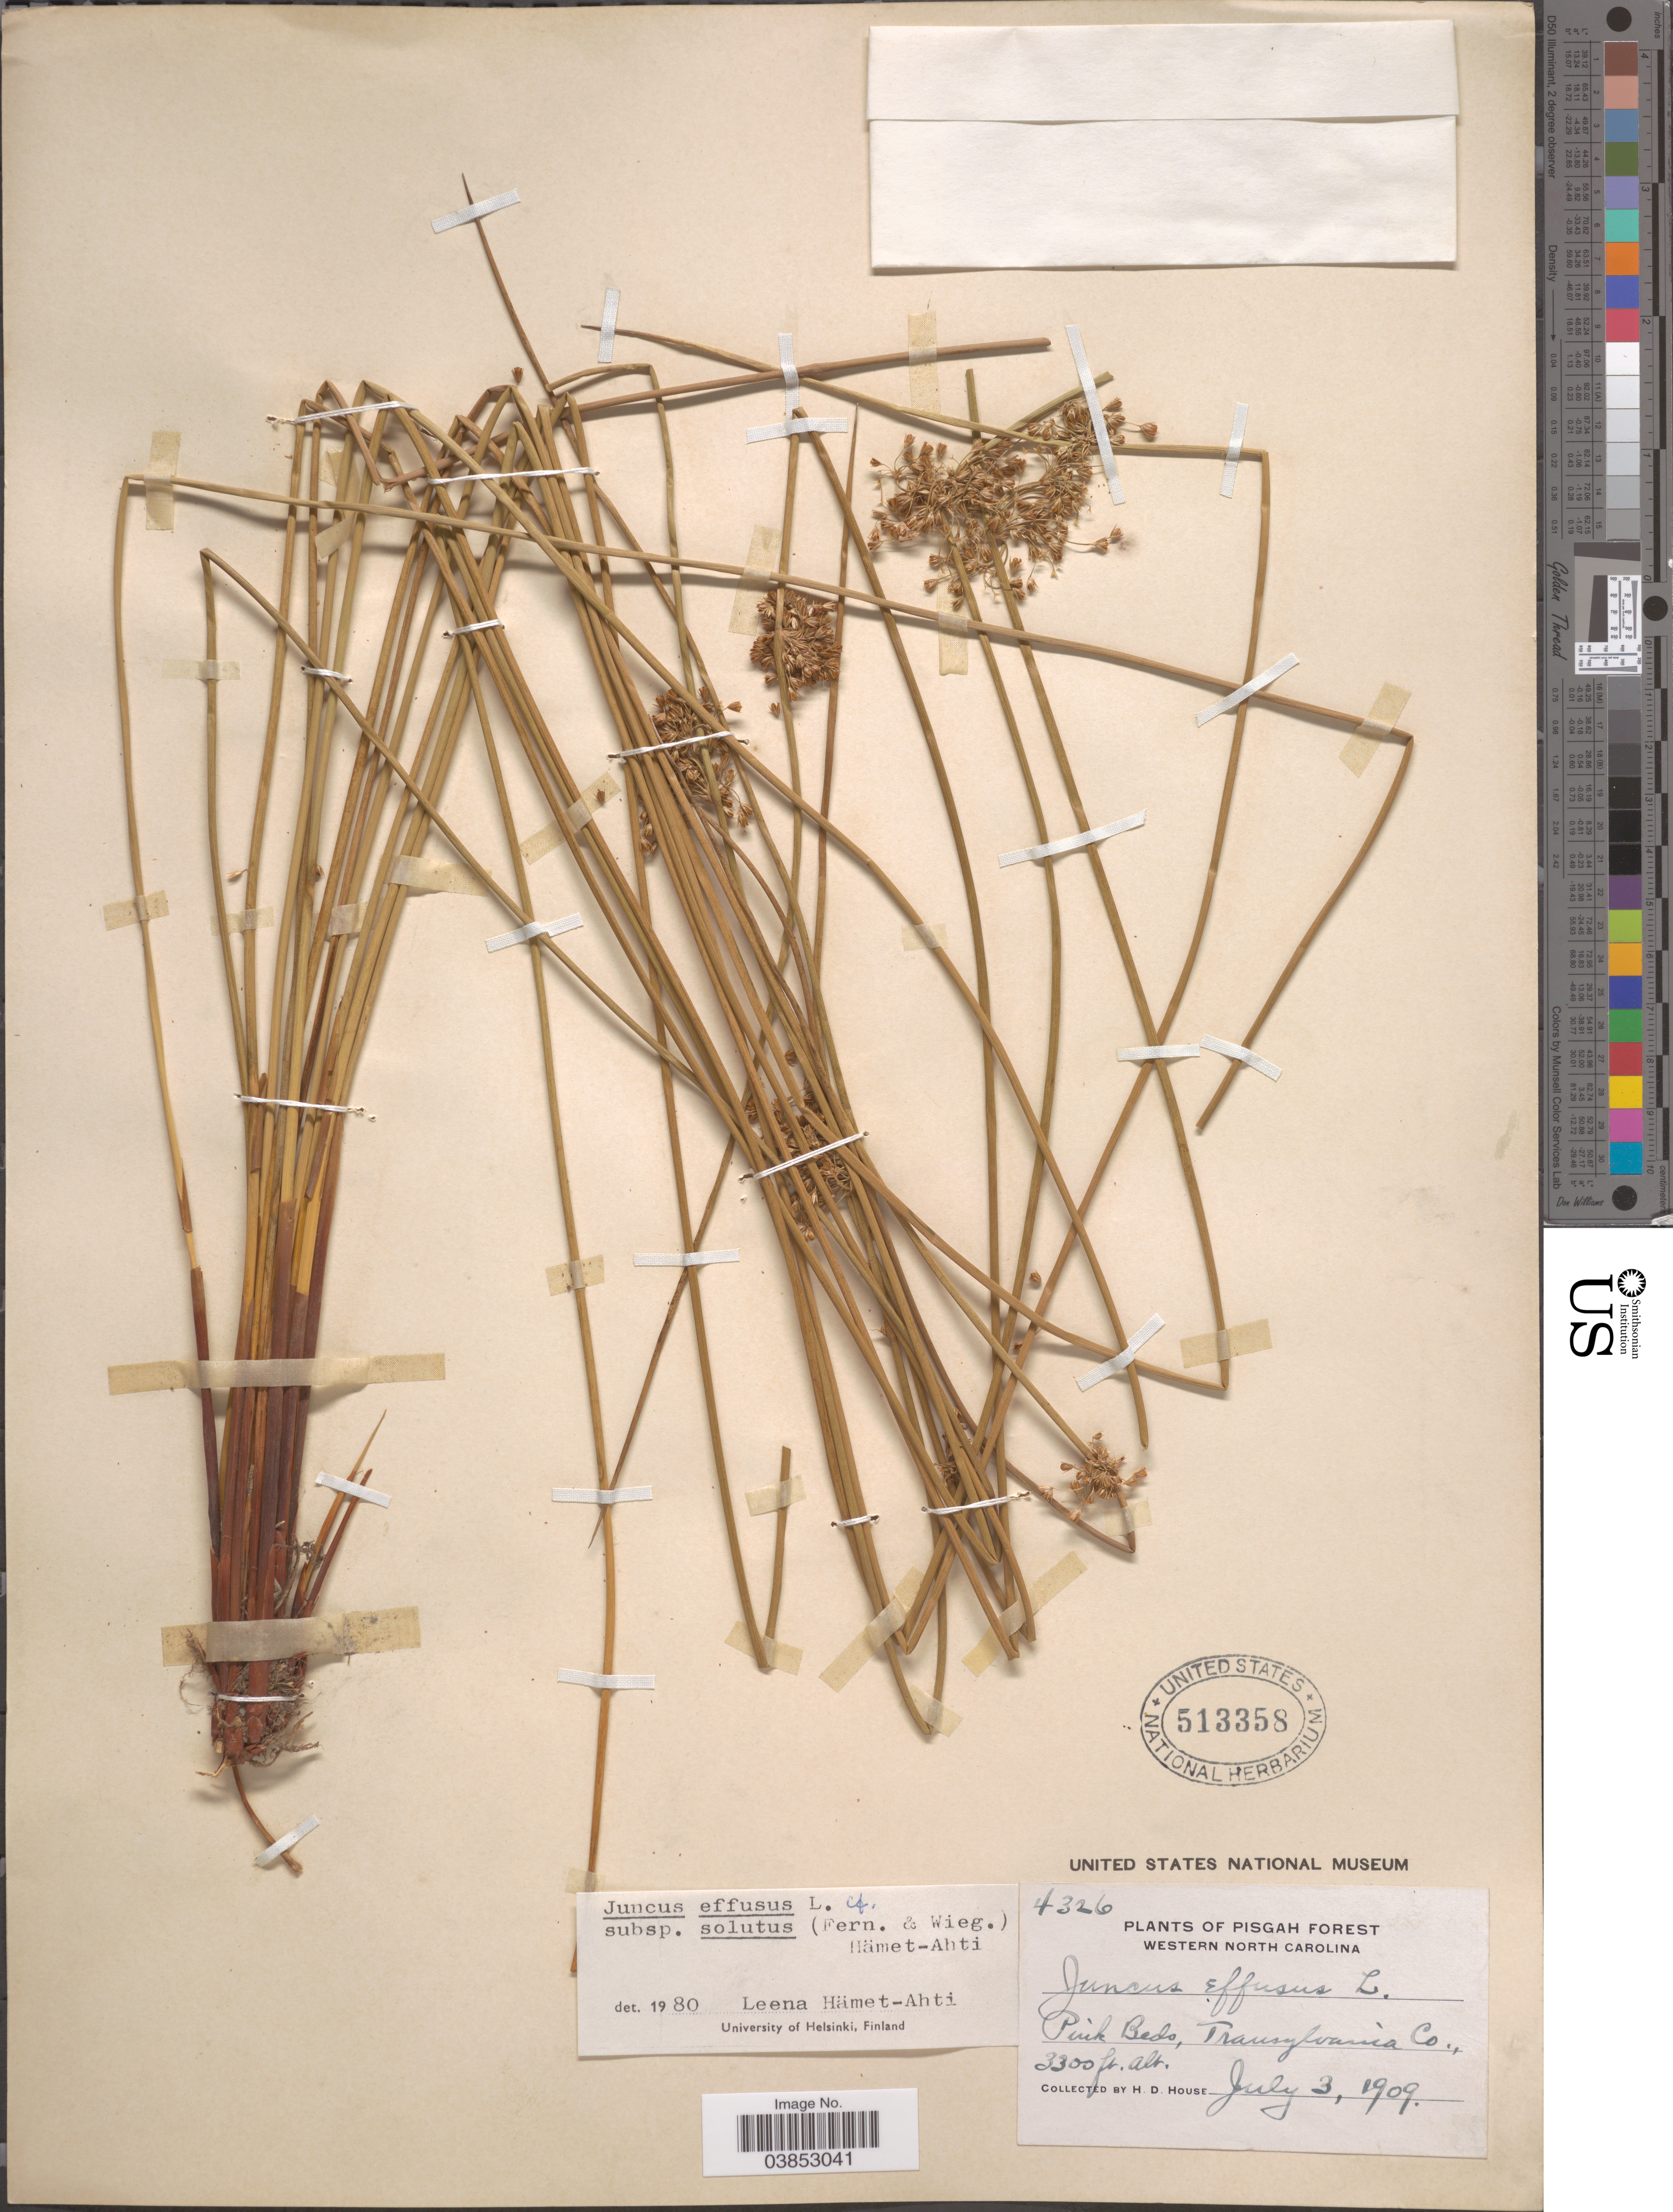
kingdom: Plantae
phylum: Tracheophyta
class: Liliopsida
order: Poales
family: Juncaceae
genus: Juncus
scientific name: Juncus effusus var. solutus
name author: Fernald & Wiegand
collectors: H. D. House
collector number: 4326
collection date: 1909-07-03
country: United States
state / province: North Carolina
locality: Pisgah Forest. Western North Carolina. Pink Beds, Transylvania Co.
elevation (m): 1006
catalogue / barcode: US 513358